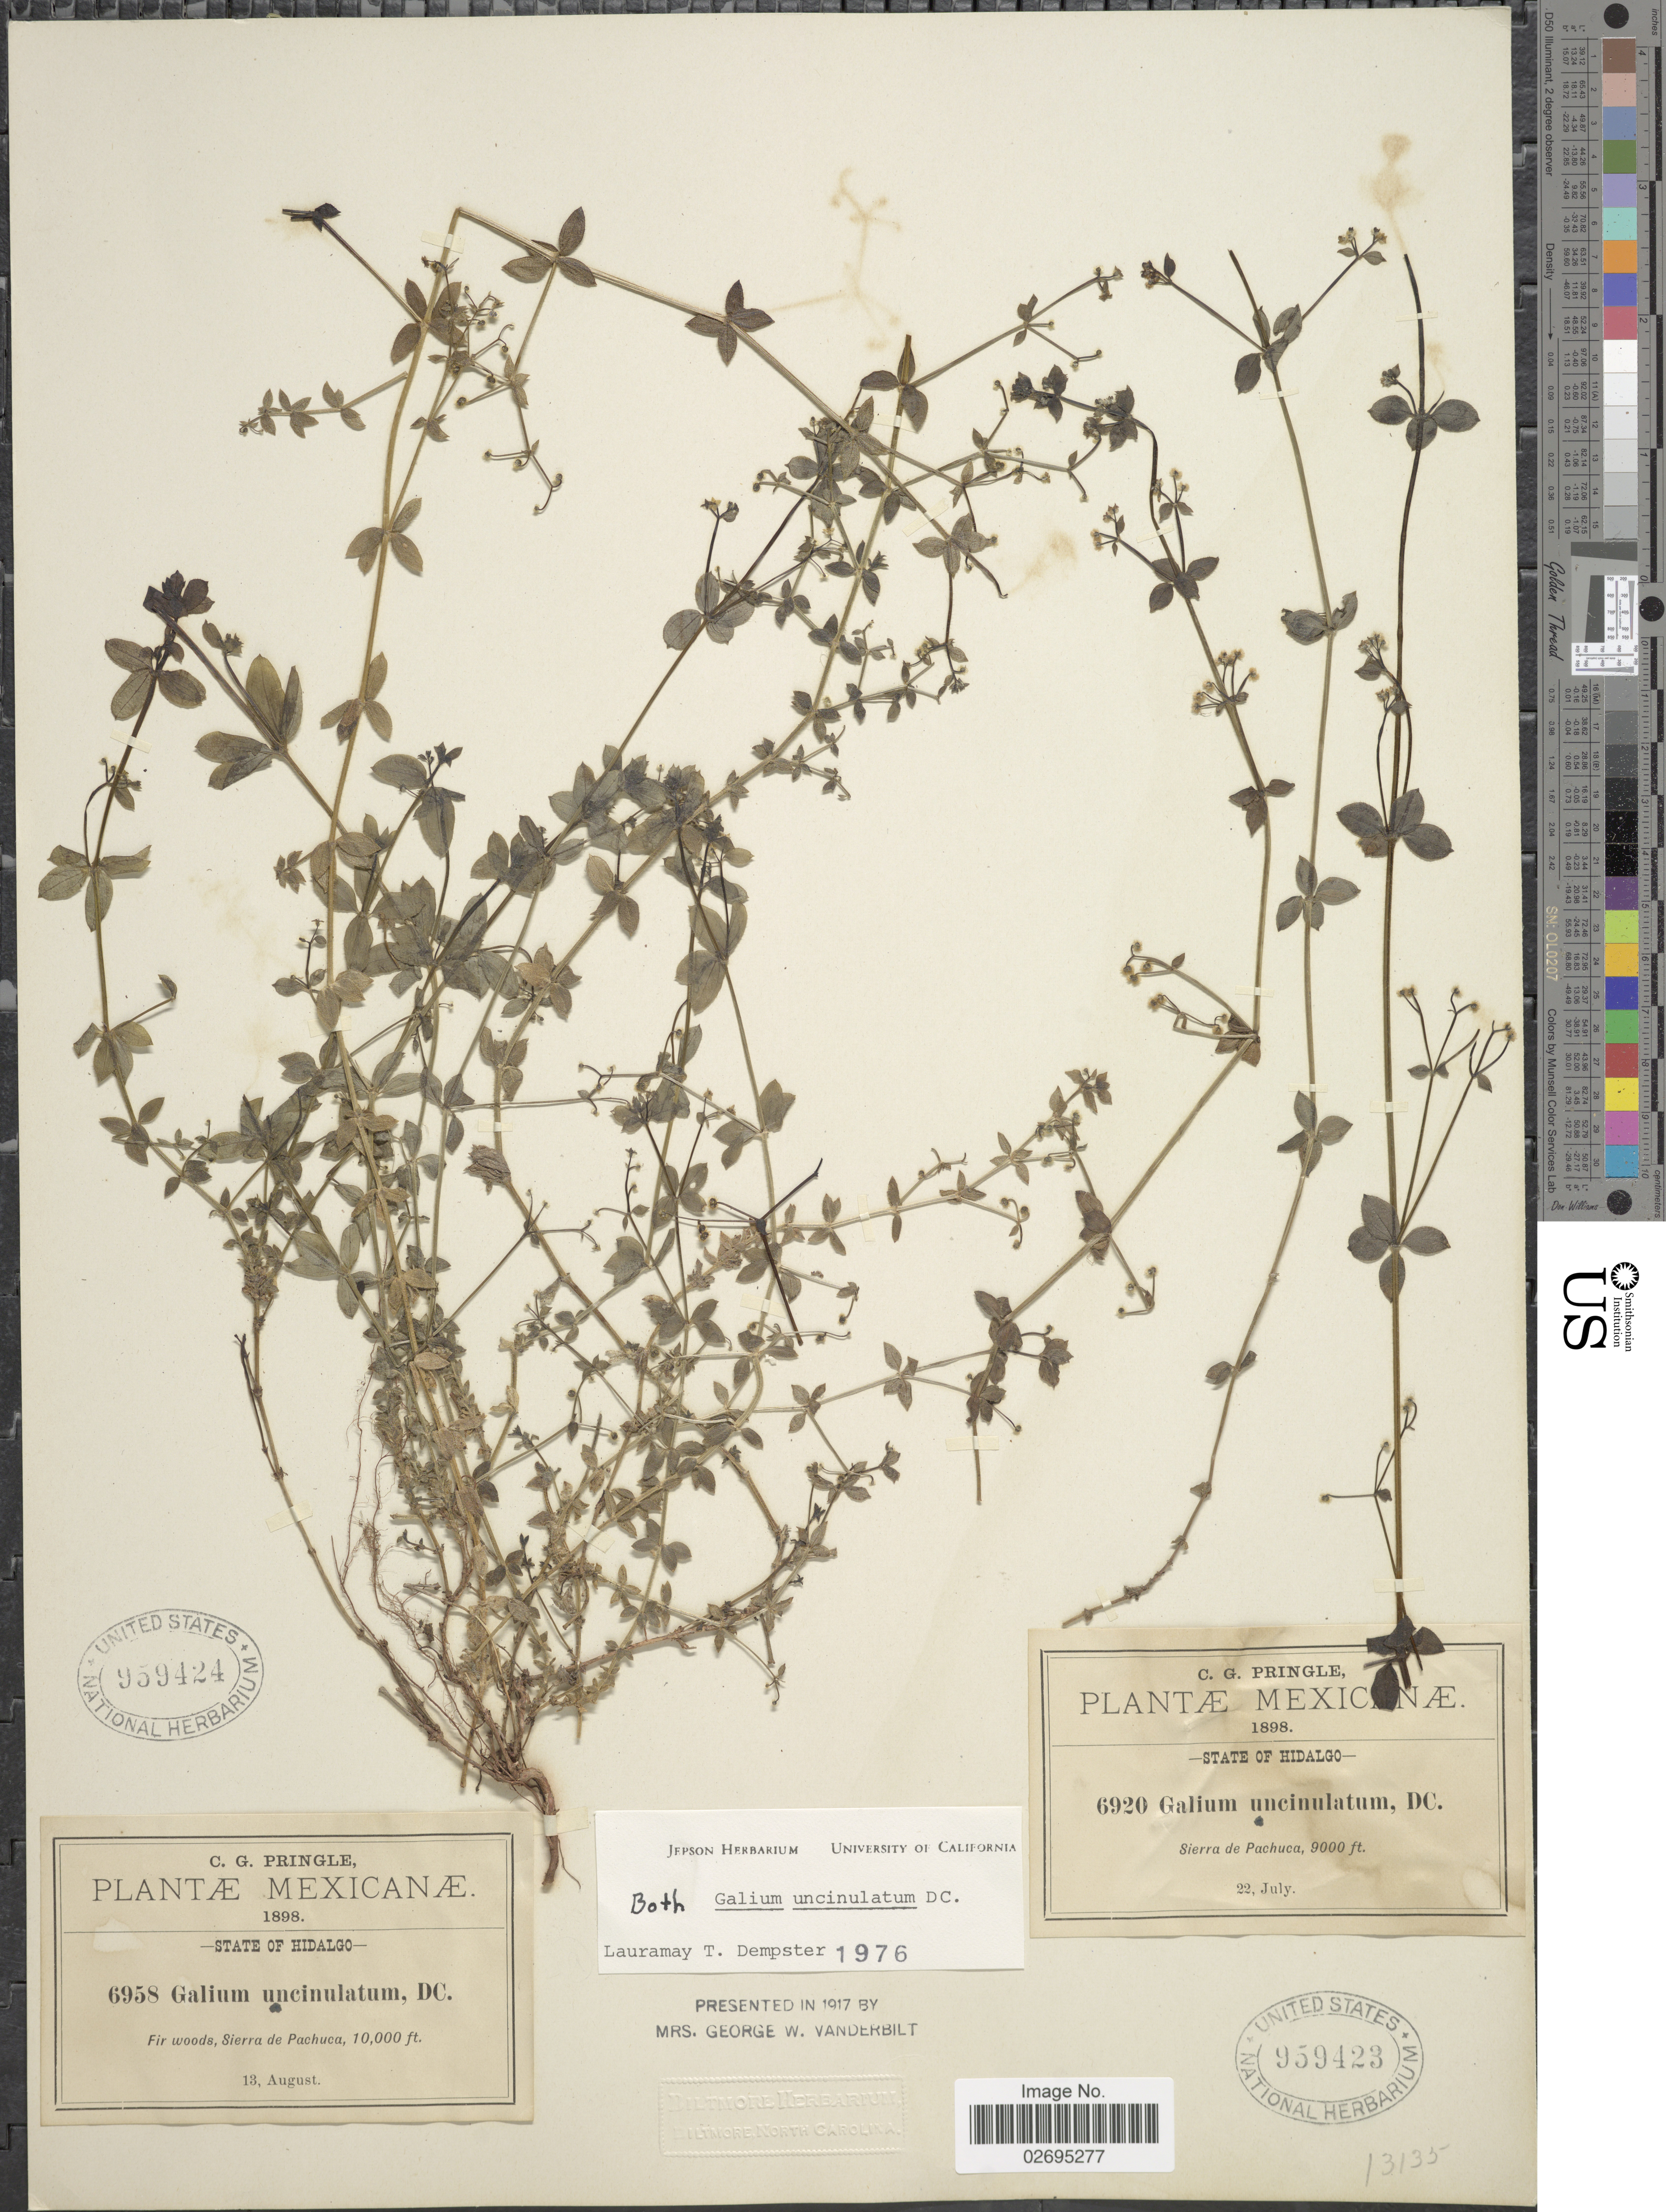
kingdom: Plantae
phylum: Tracheophyta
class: Magnoliopsida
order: Gentianales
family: Rubiaceae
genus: Galium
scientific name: Galium uncinulatum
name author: DC.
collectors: C. G. Pringle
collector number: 6920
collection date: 1898-07-22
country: Mexico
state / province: Hidalgo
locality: Sierra de Pachuca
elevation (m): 2743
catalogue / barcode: US 959423-2